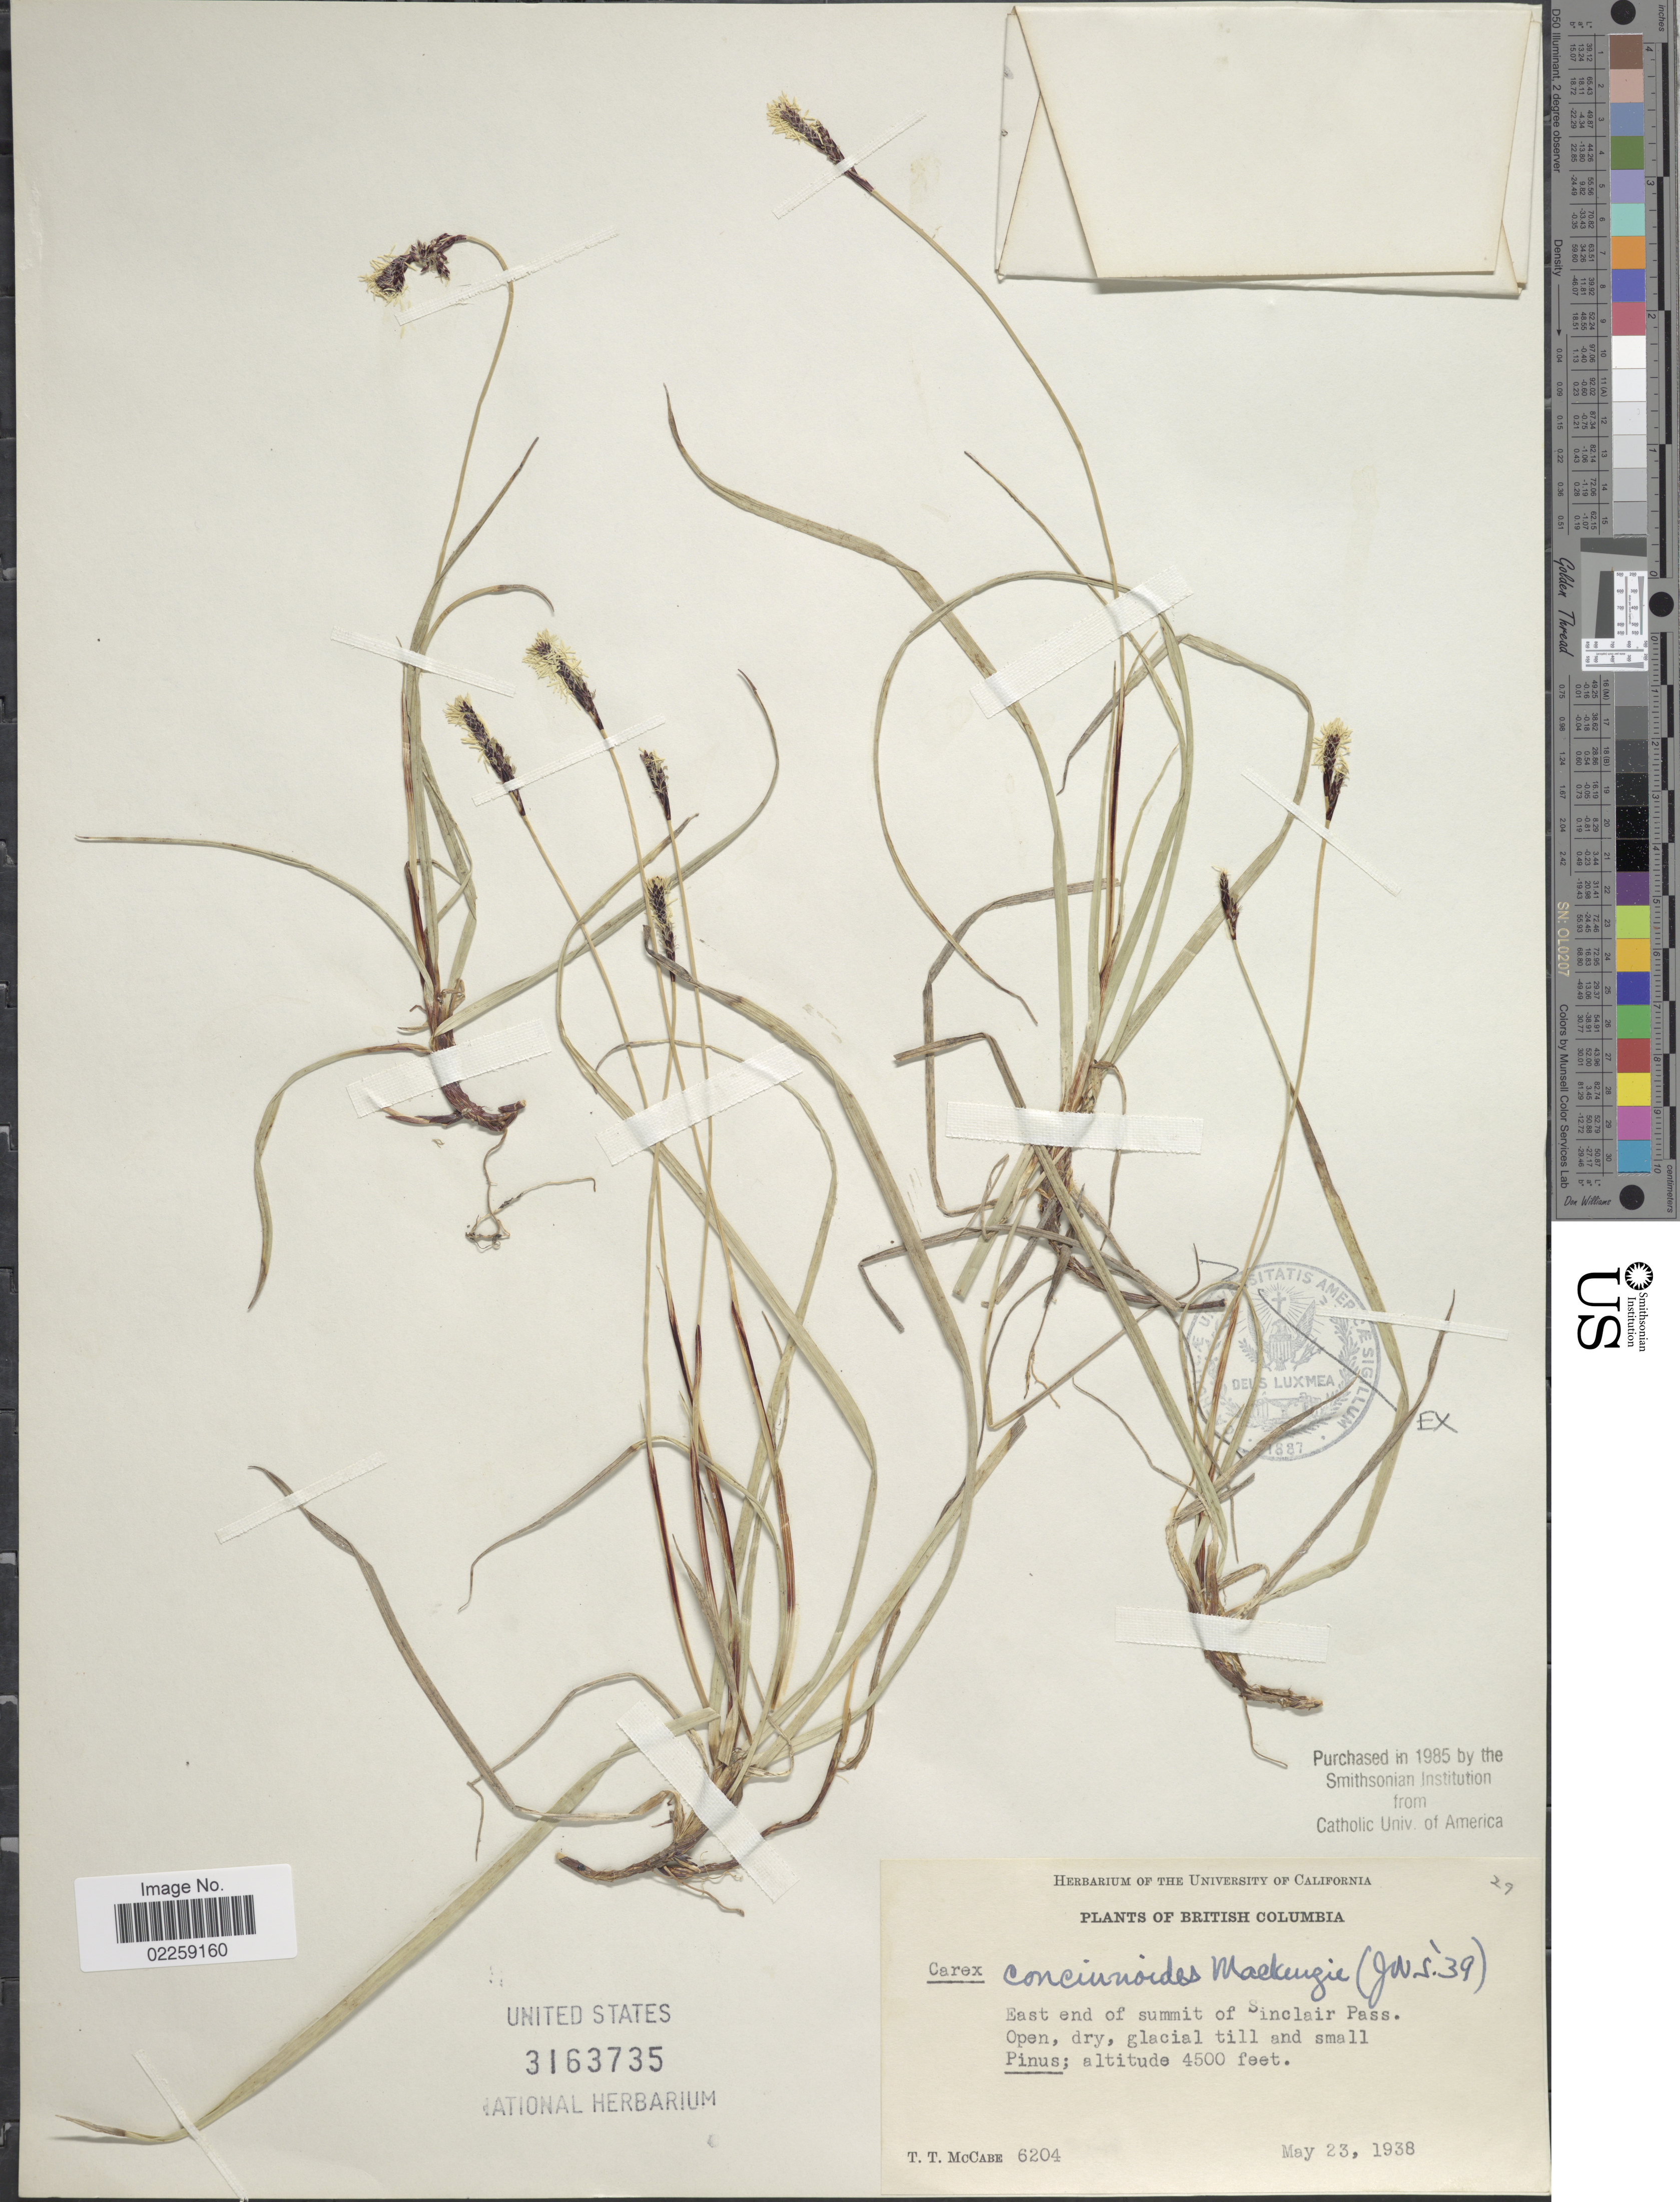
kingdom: Plantae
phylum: Tracheophyta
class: Liliopsida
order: Poales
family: Cyperaceae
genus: Carex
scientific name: Carex concinnoides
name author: Mack.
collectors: T. McCabe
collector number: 6204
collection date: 1938-05-23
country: Canada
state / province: British Columbia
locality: East end of summit of Sinclair Pass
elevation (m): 1372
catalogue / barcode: US 3163735